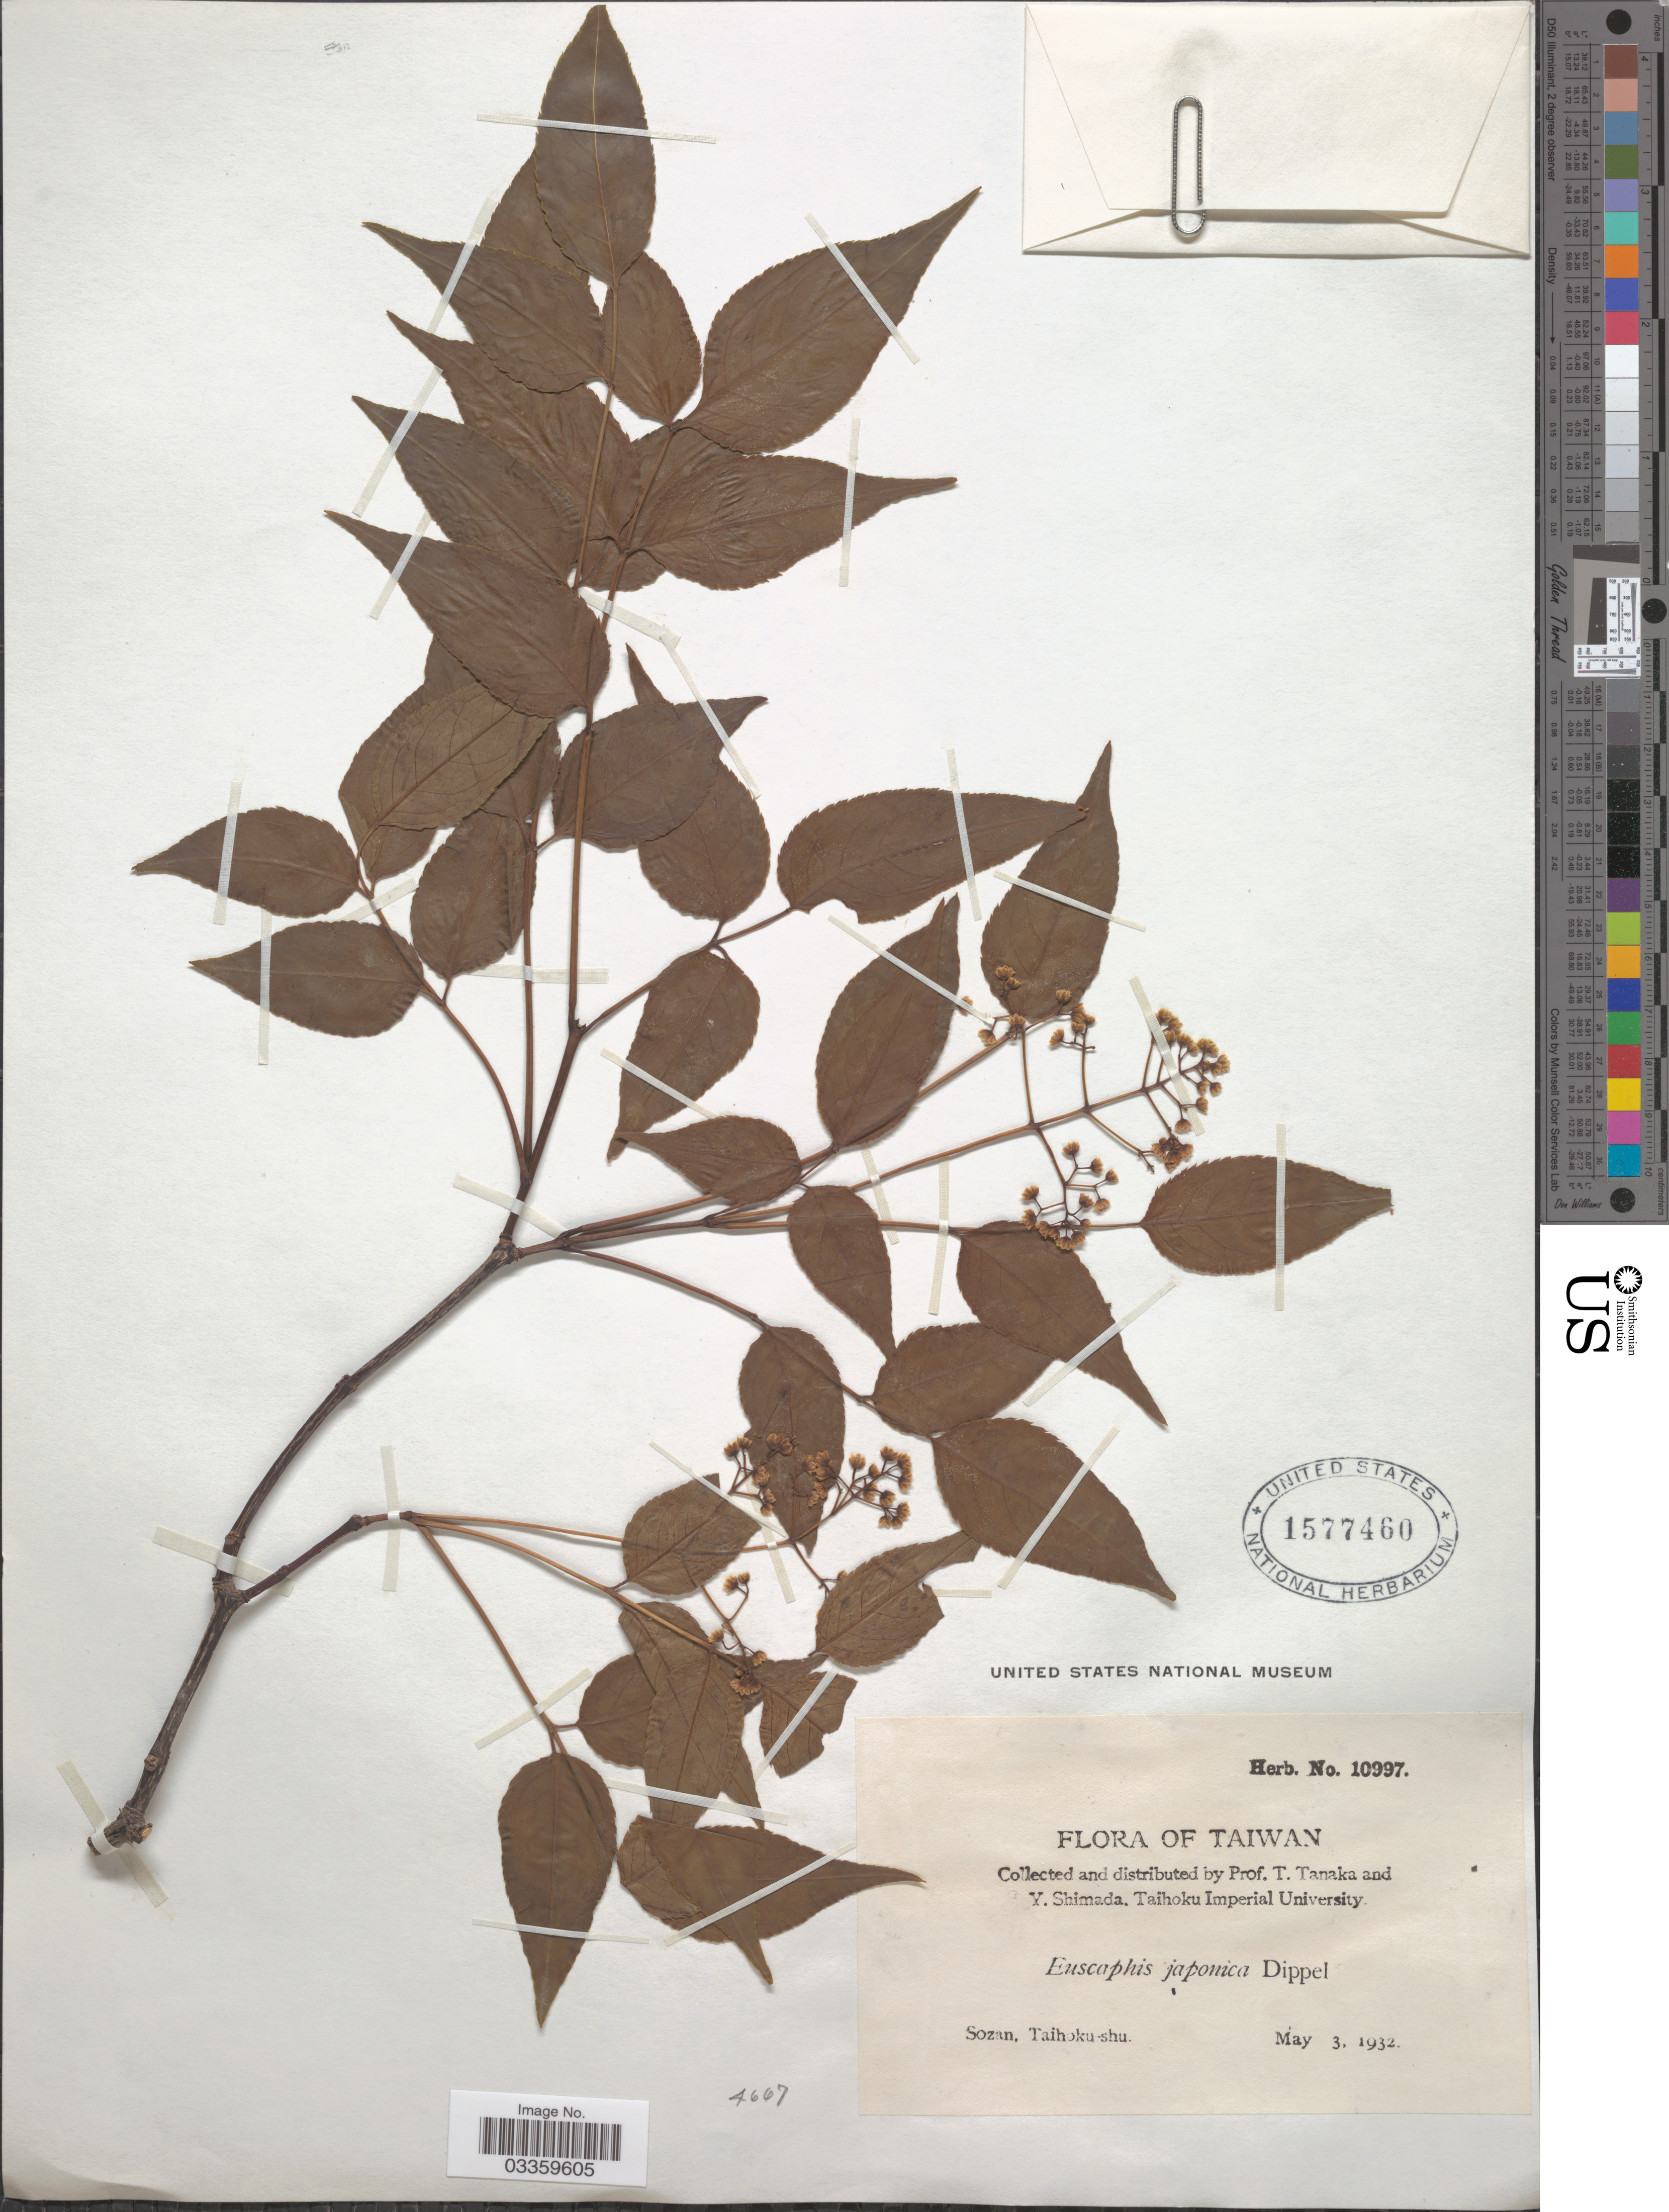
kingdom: Plantae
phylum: Tracheophyta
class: Magnoliopsida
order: Crossosomatales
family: Staphyleaceae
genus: Euscaphis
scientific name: Euscaphis japonica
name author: (Thunb.) Kanitz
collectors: T. Tanaka & Y. Shimada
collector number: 10997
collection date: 1932-05-03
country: Taiwan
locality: Sozan, Taihoku-shu.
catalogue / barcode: US 1577460